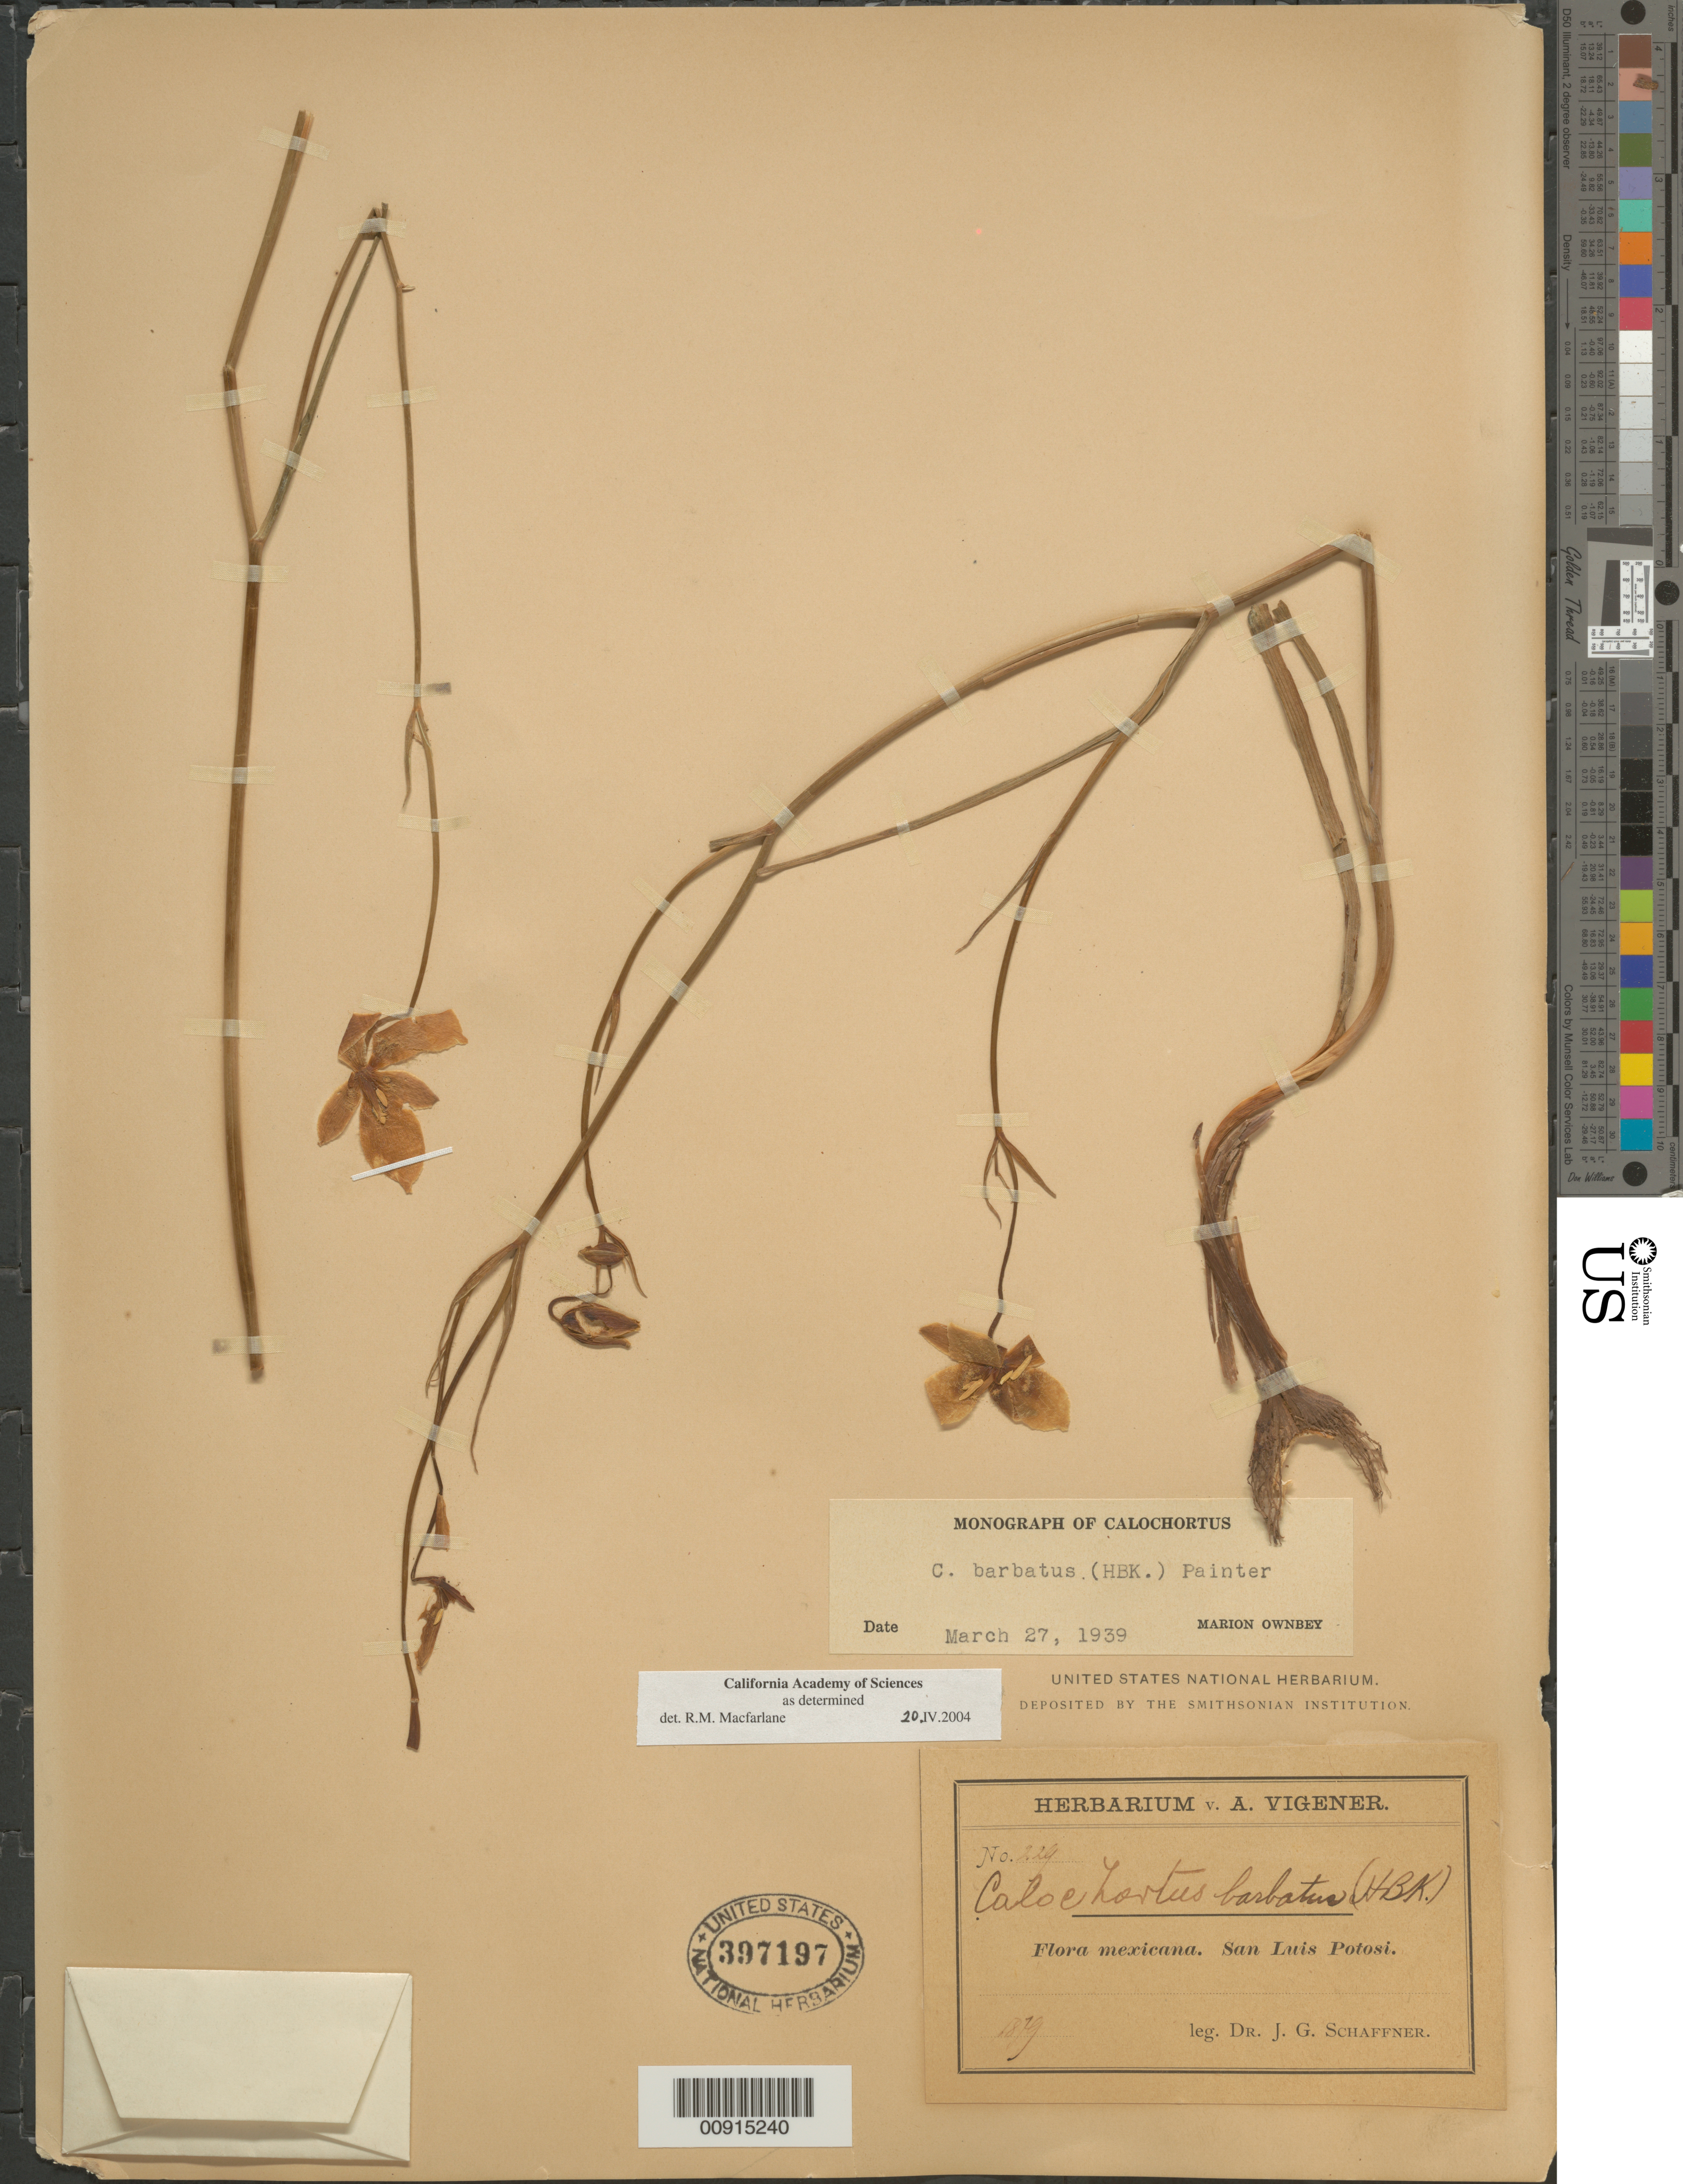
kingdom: Plantae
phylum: Tracheophyta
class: Liliopsida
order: Liliales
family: Liliaceae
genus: Calochortus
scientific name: Calochortus barbatus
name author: (Kunth) J.H. Painter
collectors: J. G. Schaffner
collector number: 229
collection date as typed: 1879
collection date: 1879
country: Mexico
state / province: San Luis Potosí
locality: San Luis Potosí.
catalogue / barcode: US 397197